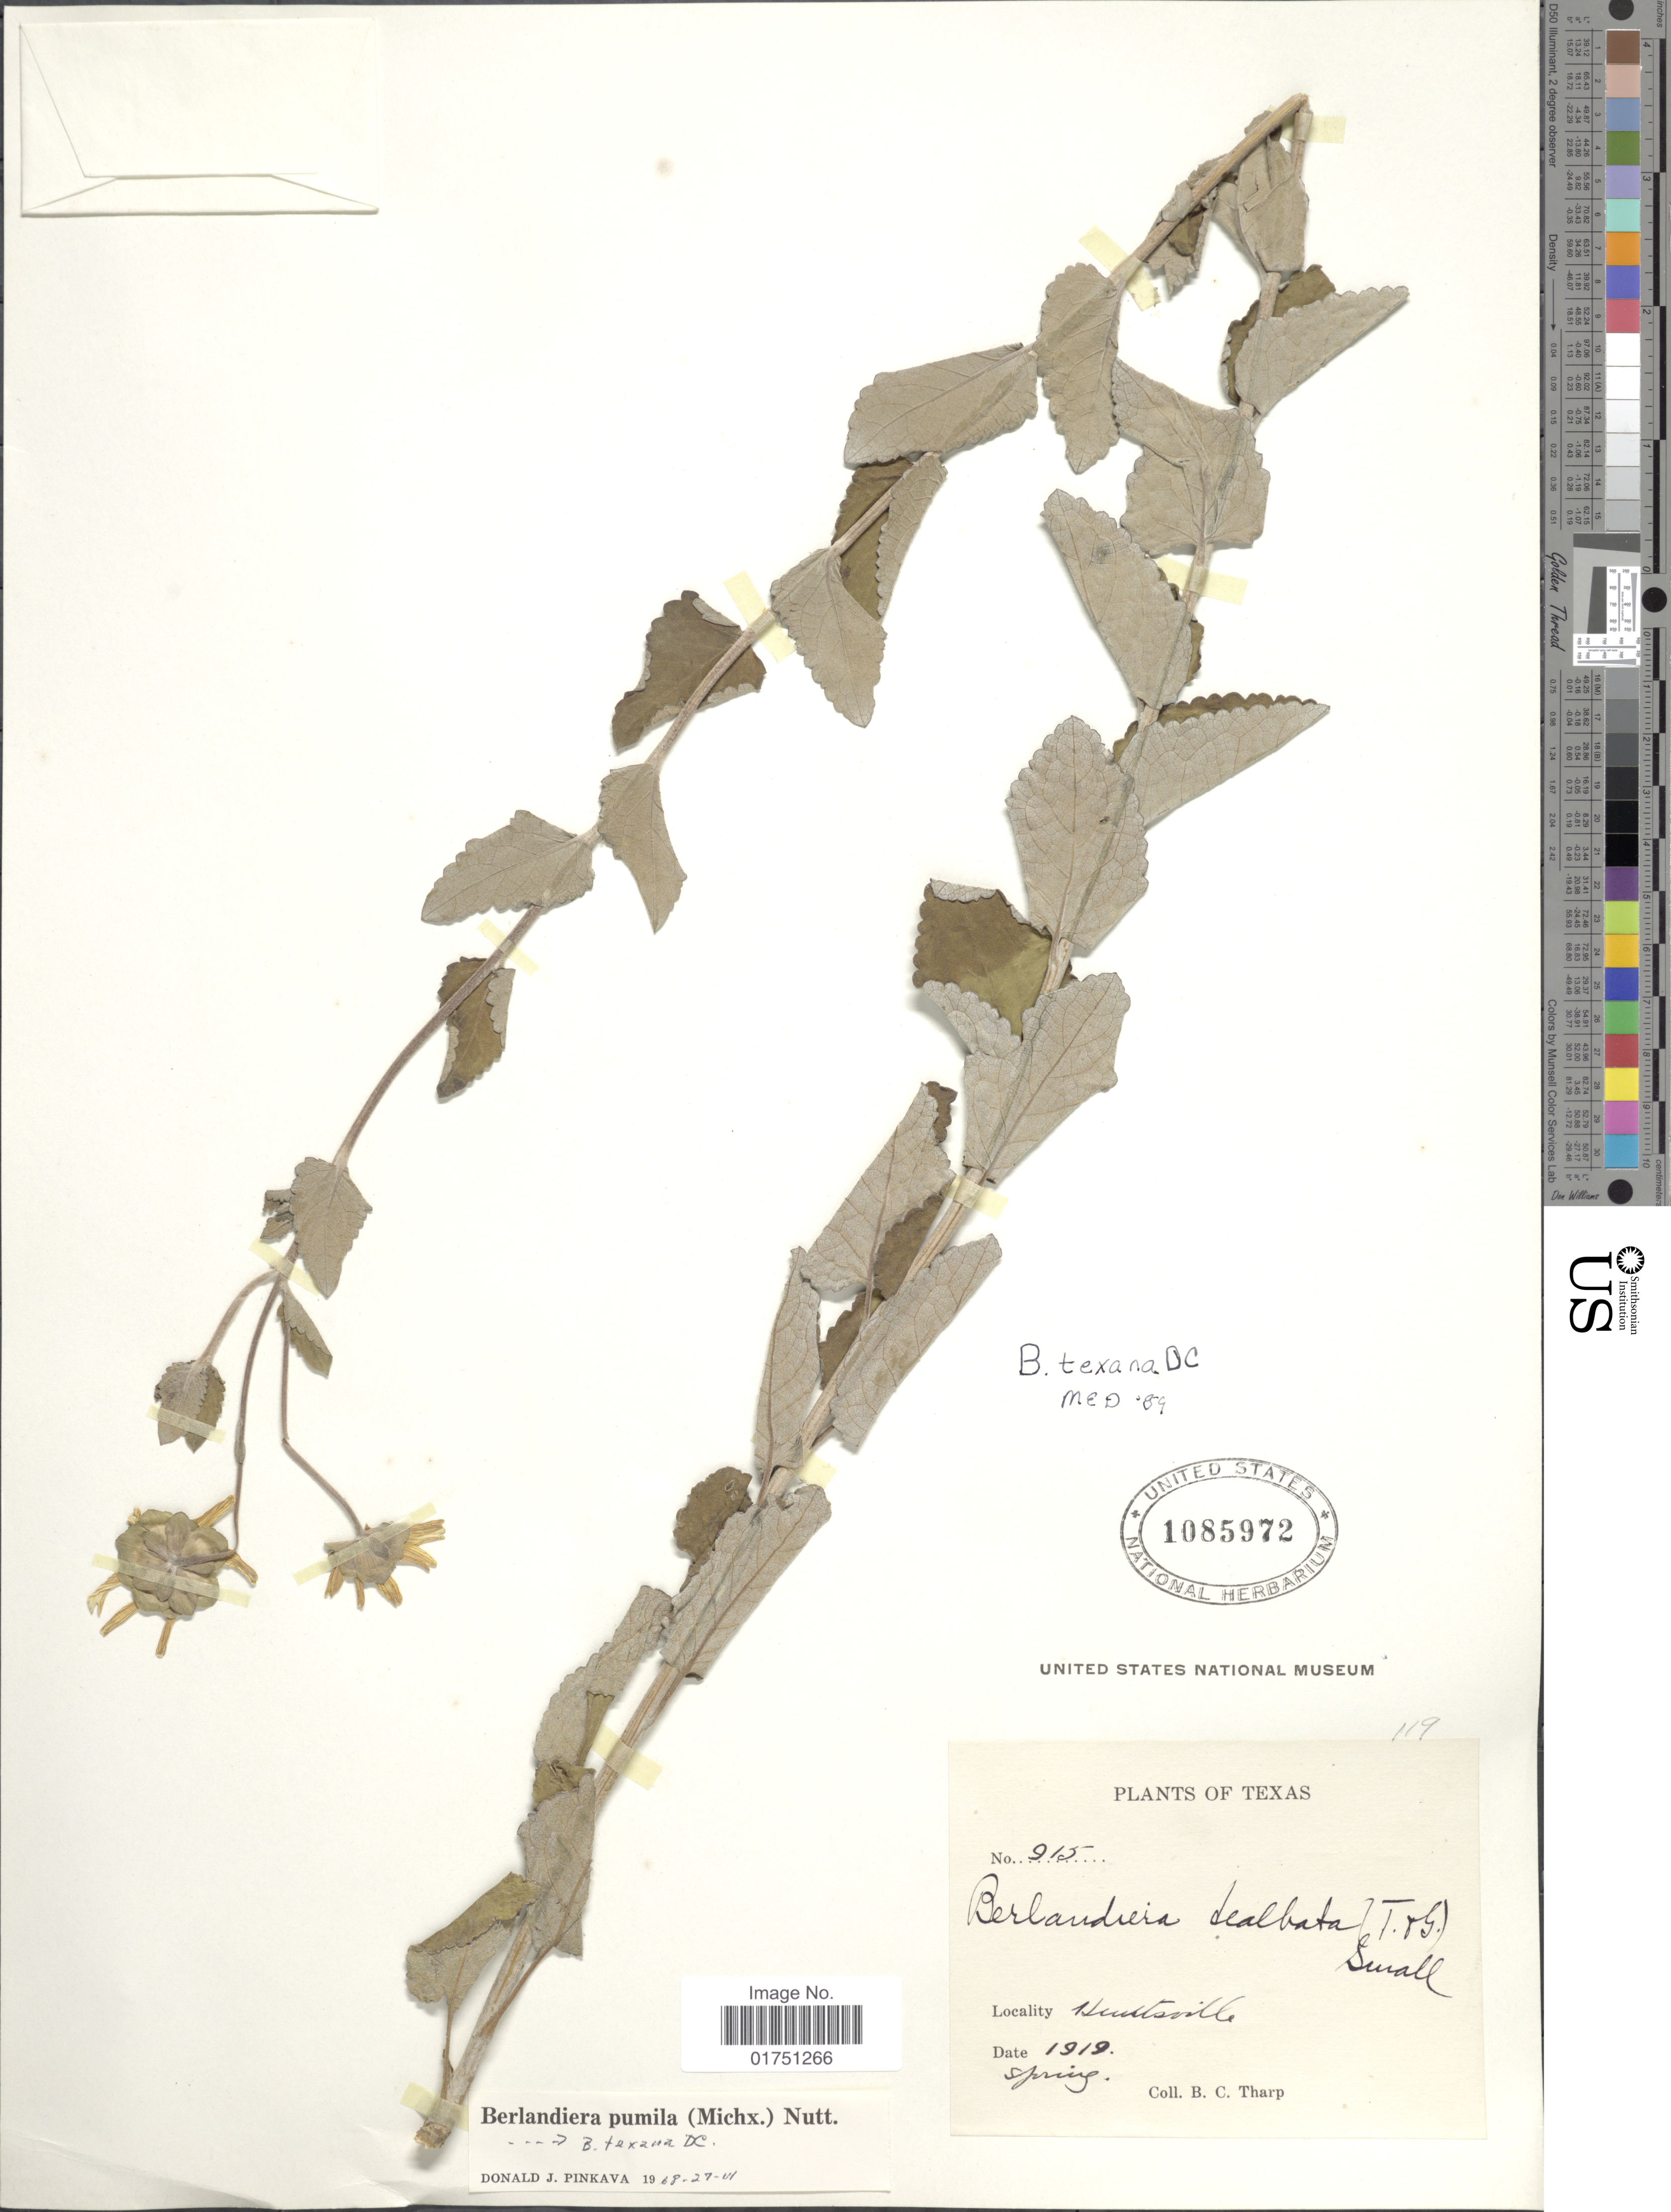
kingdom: Plantae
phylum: Tracheophyta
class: Magnoliopsida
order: Asterales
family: Asteraceae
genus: Berlandiera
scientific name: Berlandiera pumila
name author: (Michx.) Nutt.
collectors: B. C. Tharp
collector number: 915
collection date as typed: Spring 1919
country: United States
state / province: Texas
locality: Huntsville.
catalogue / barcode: US 1085972